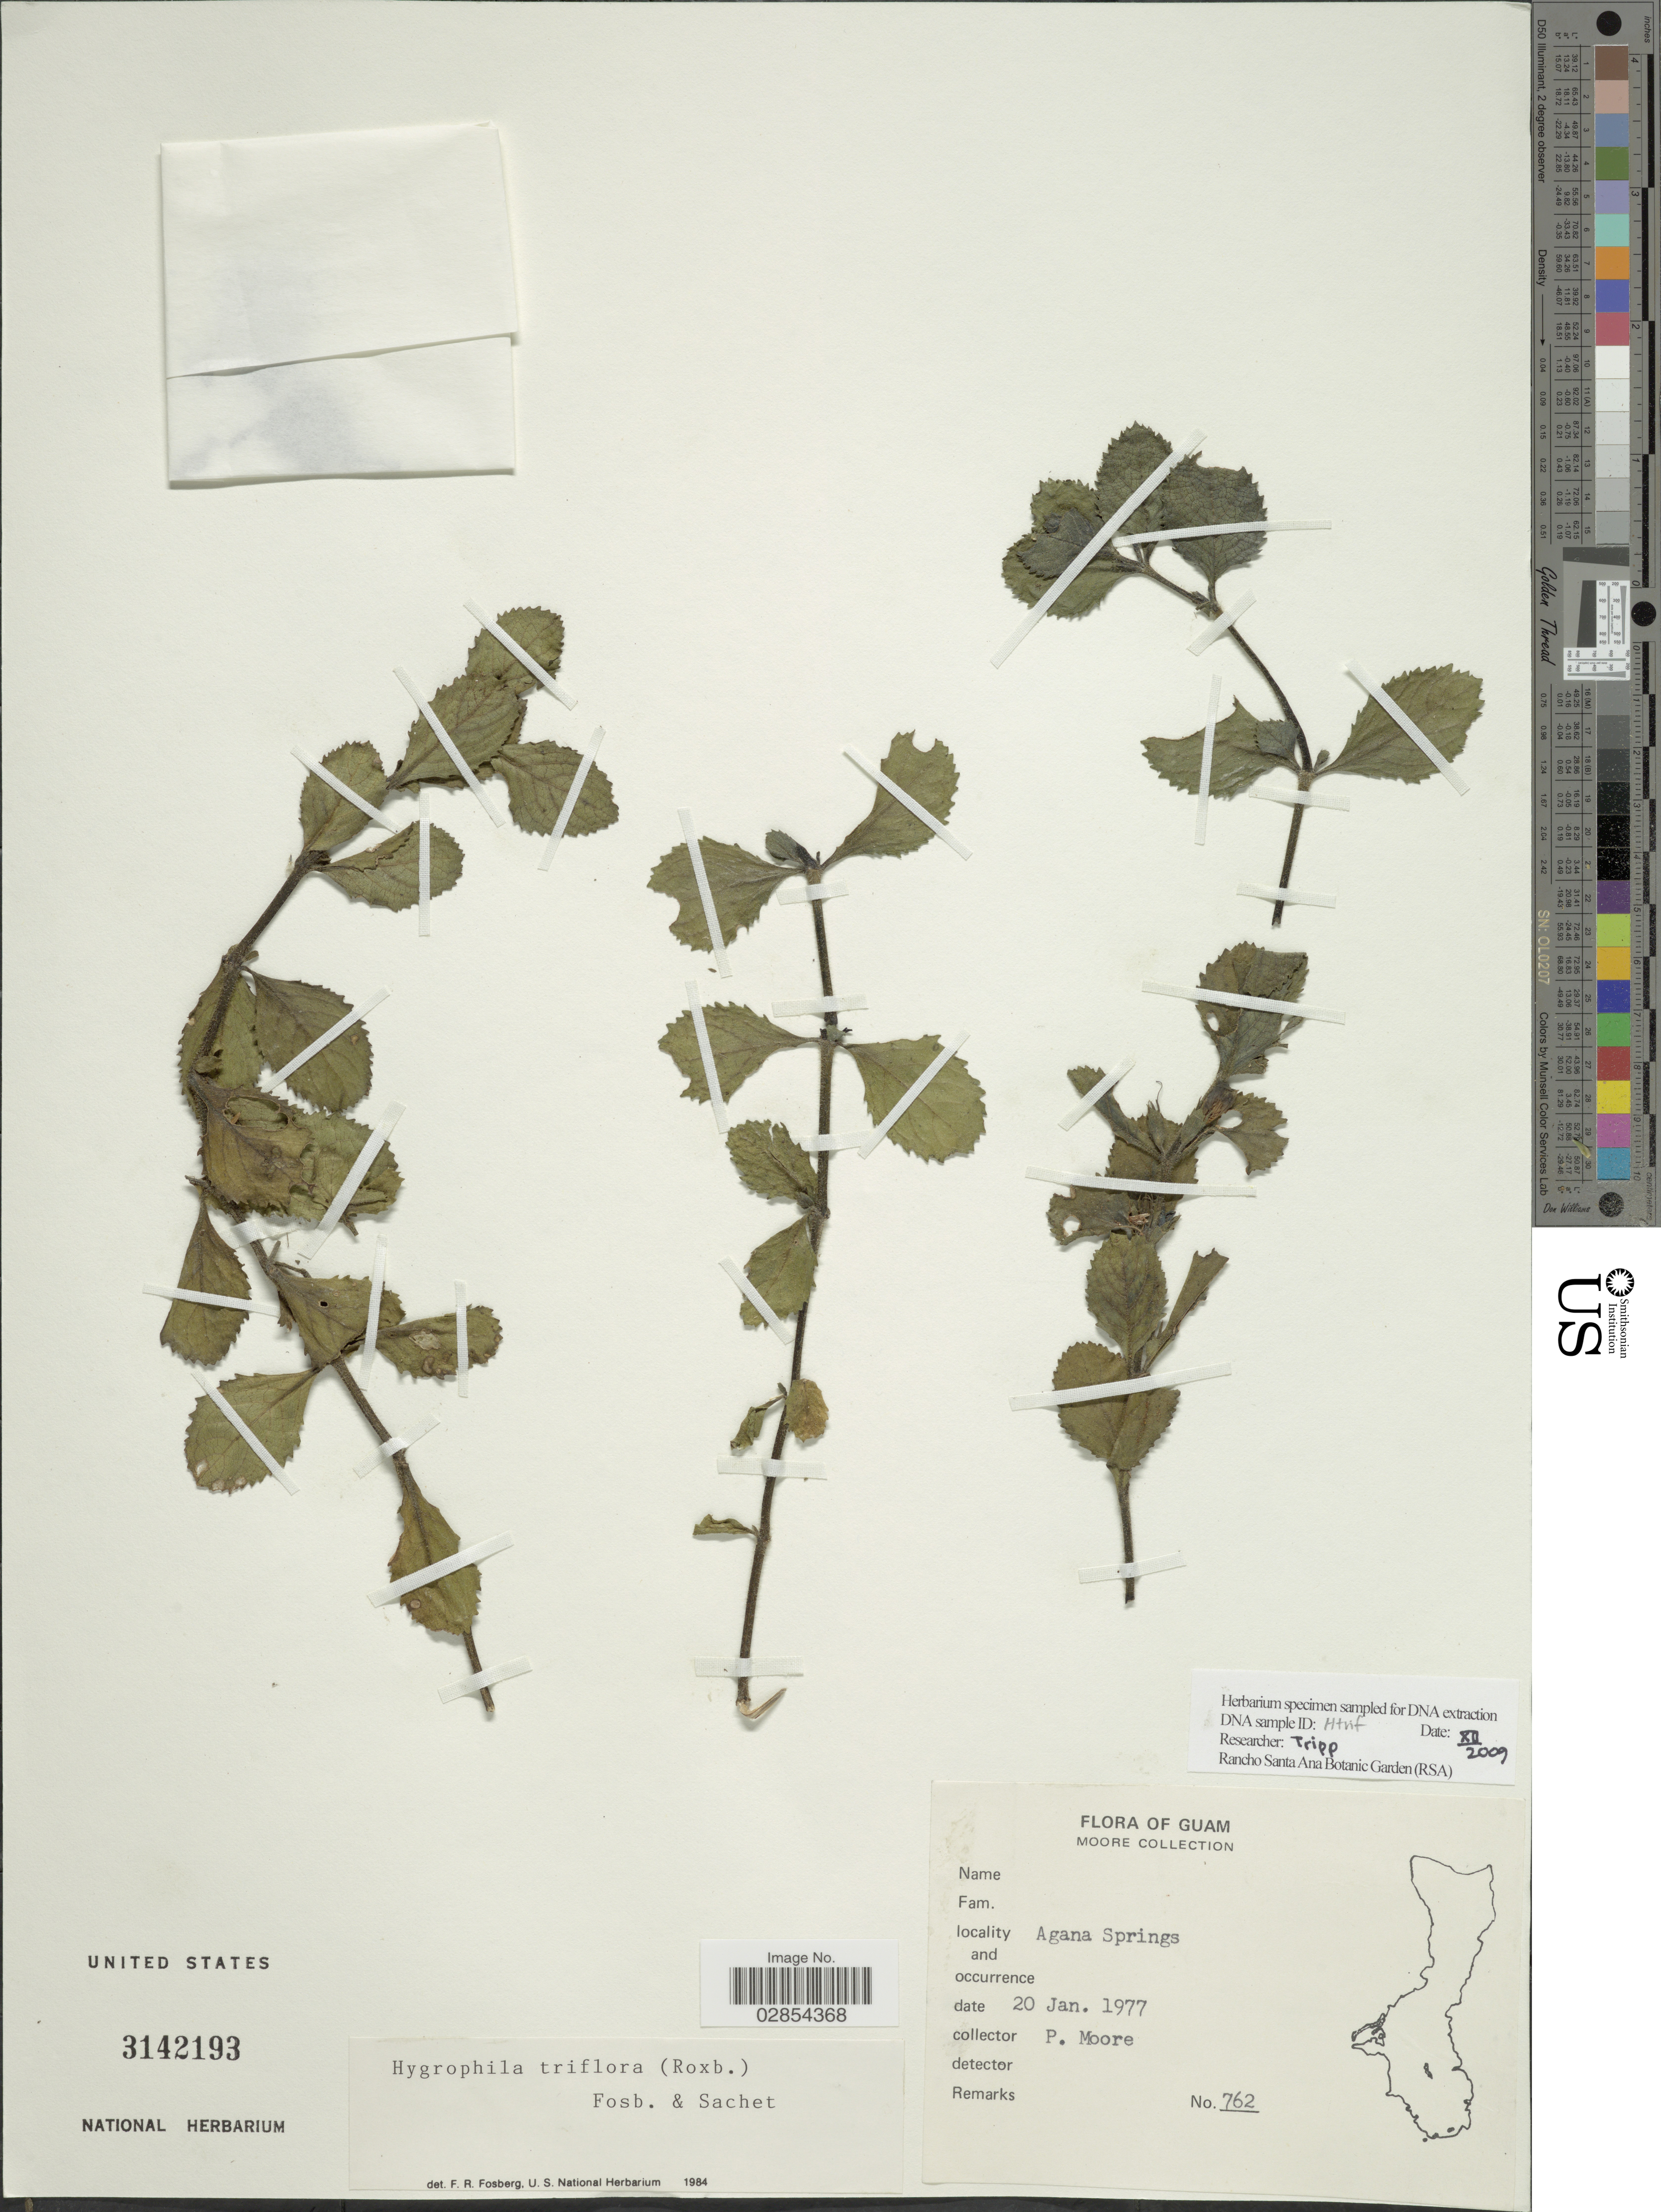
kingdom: Plantae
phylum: Tracheophyta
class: Magnoliopsida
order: Lamiales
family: Acanthaceae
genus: Hygrophila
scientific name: Hygrophila triflora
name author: (Roxb.) Fosberg & Sachet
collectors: P. Moore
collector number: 762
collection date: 1977-01-20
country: Guam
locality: Agana Spring.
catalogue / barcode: US 3142193